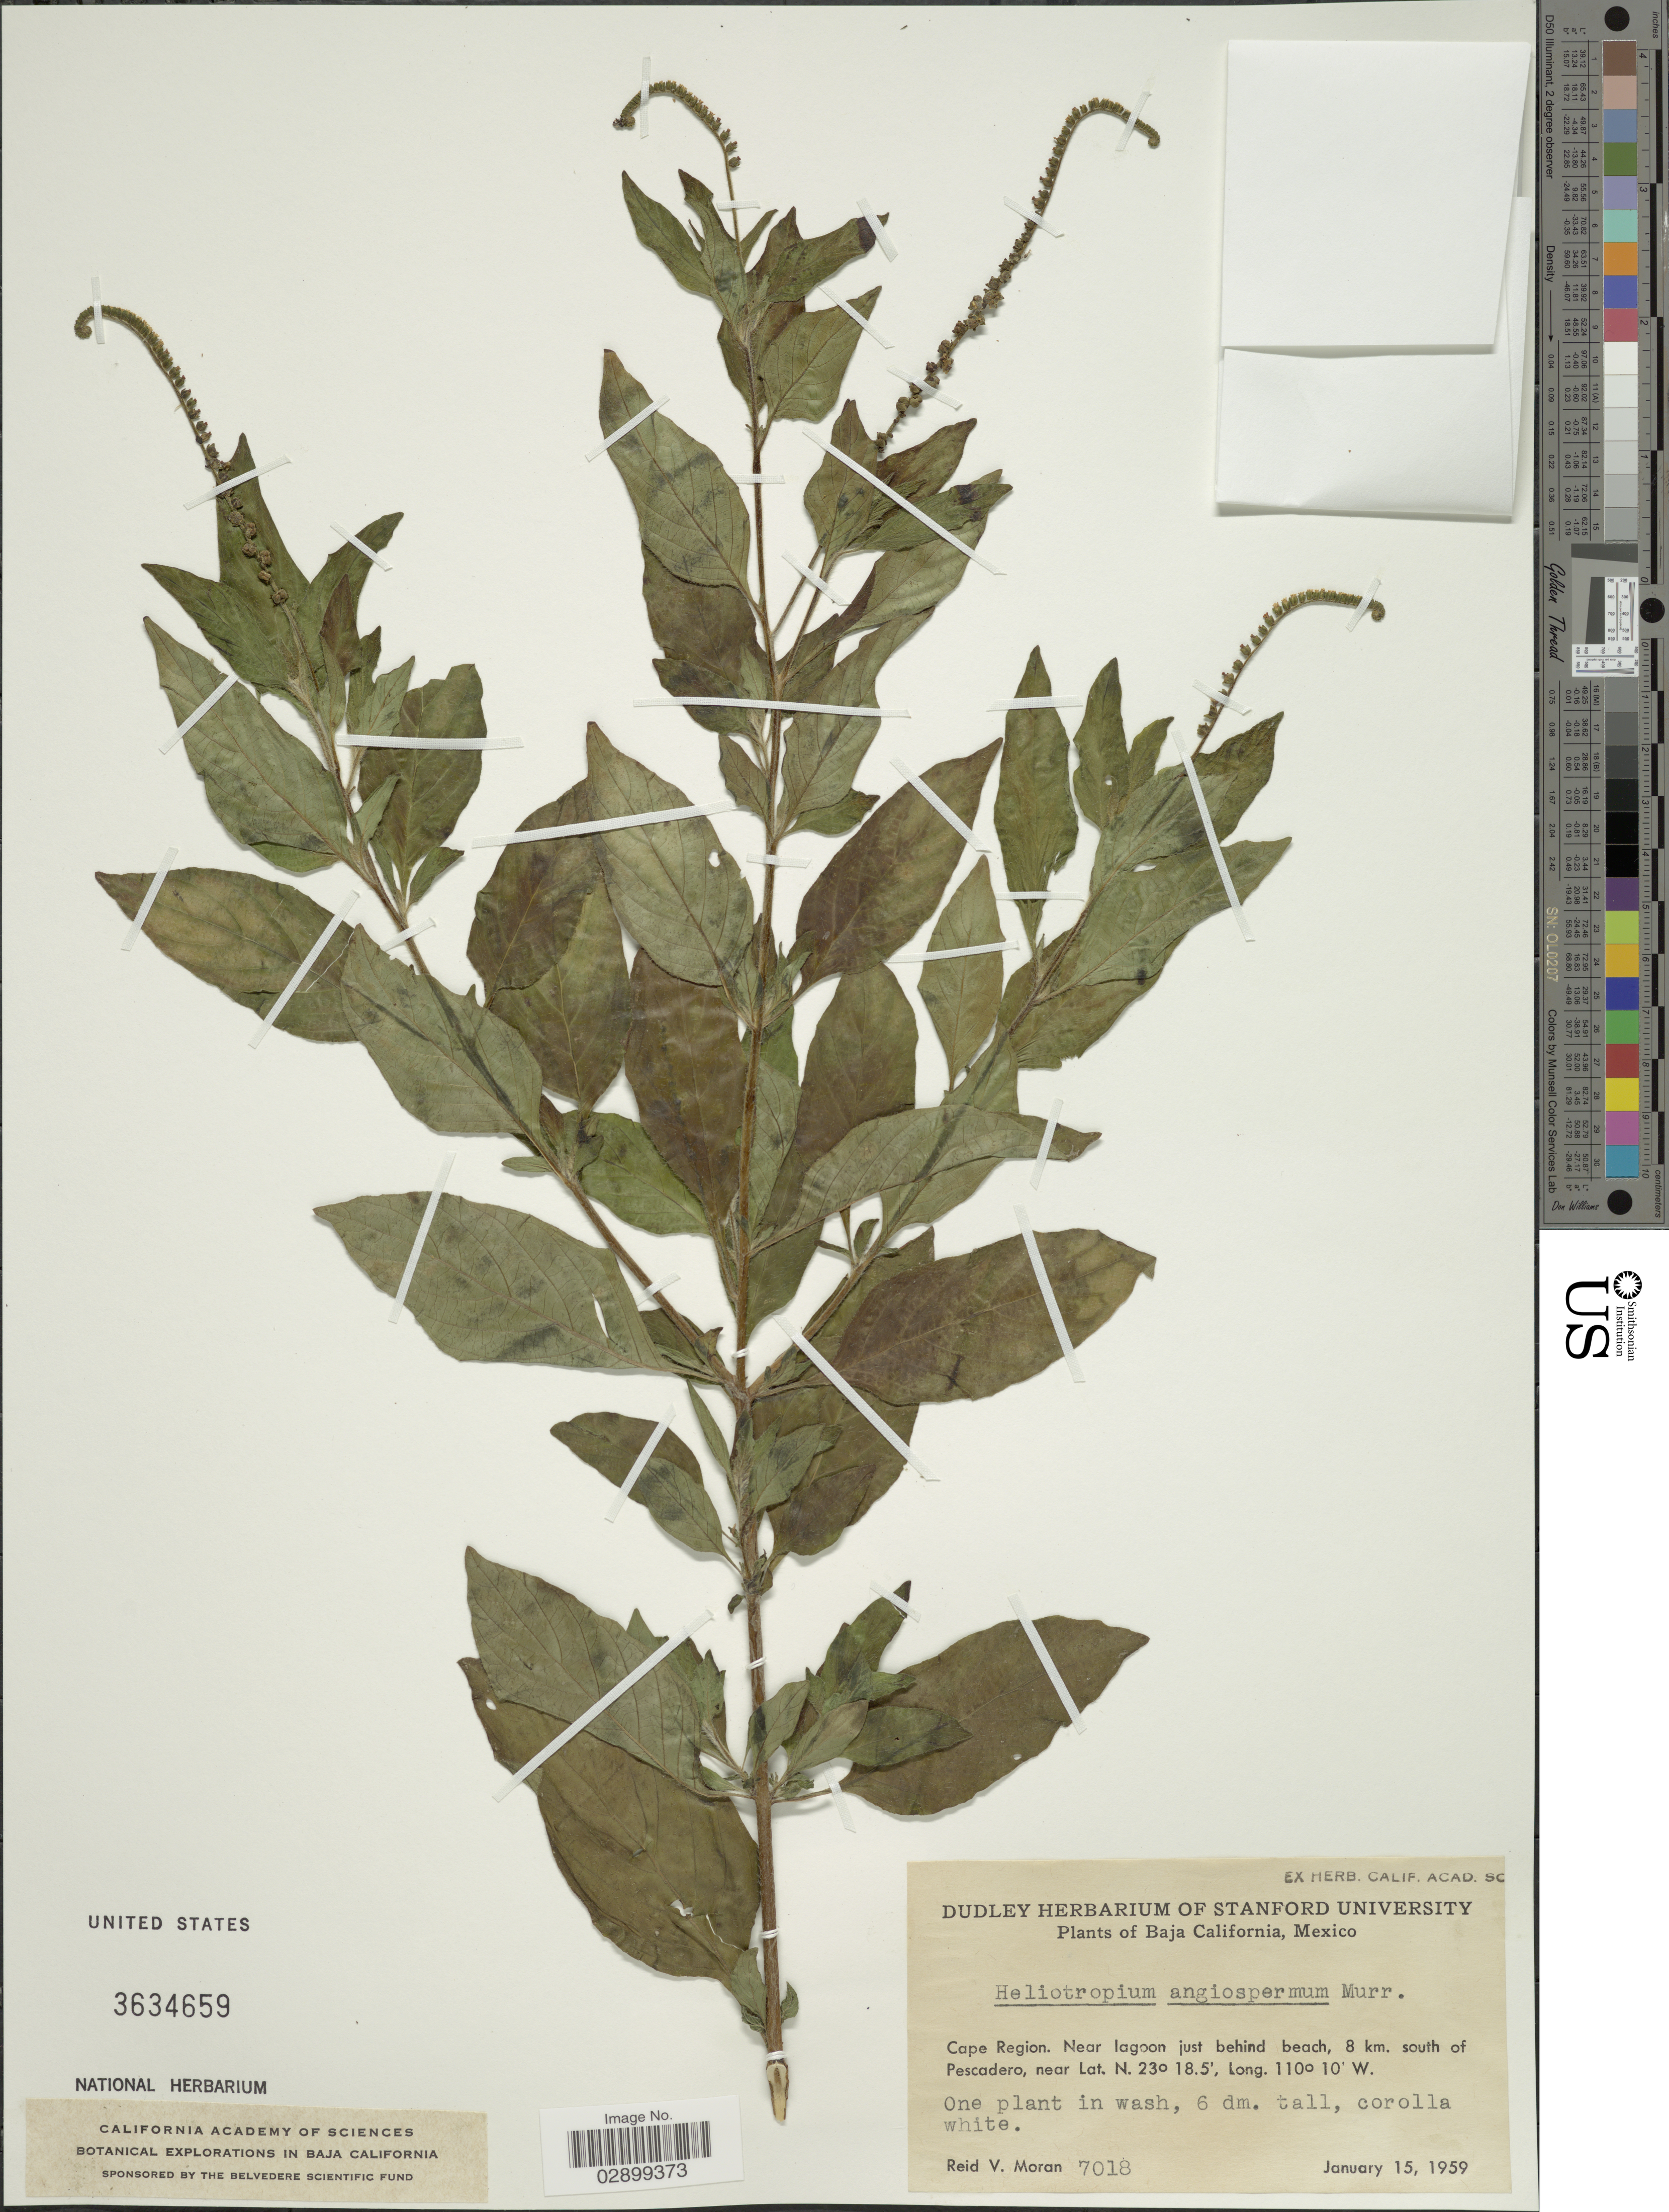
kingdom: Plantae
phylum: Tracheophyta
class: Magnoliopsida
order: Boraginales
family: Heliotropiaceae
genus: Heliotropium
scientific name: Heliotropium angiospermum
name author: Murray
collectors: R. V. Moran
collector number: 7018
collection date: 1959-01-15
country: Mexico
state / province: Baja California Sur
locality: Cape Region. Near lagoon just behind beach, 8 km. south of Pescadero.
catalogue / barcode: US 3634659